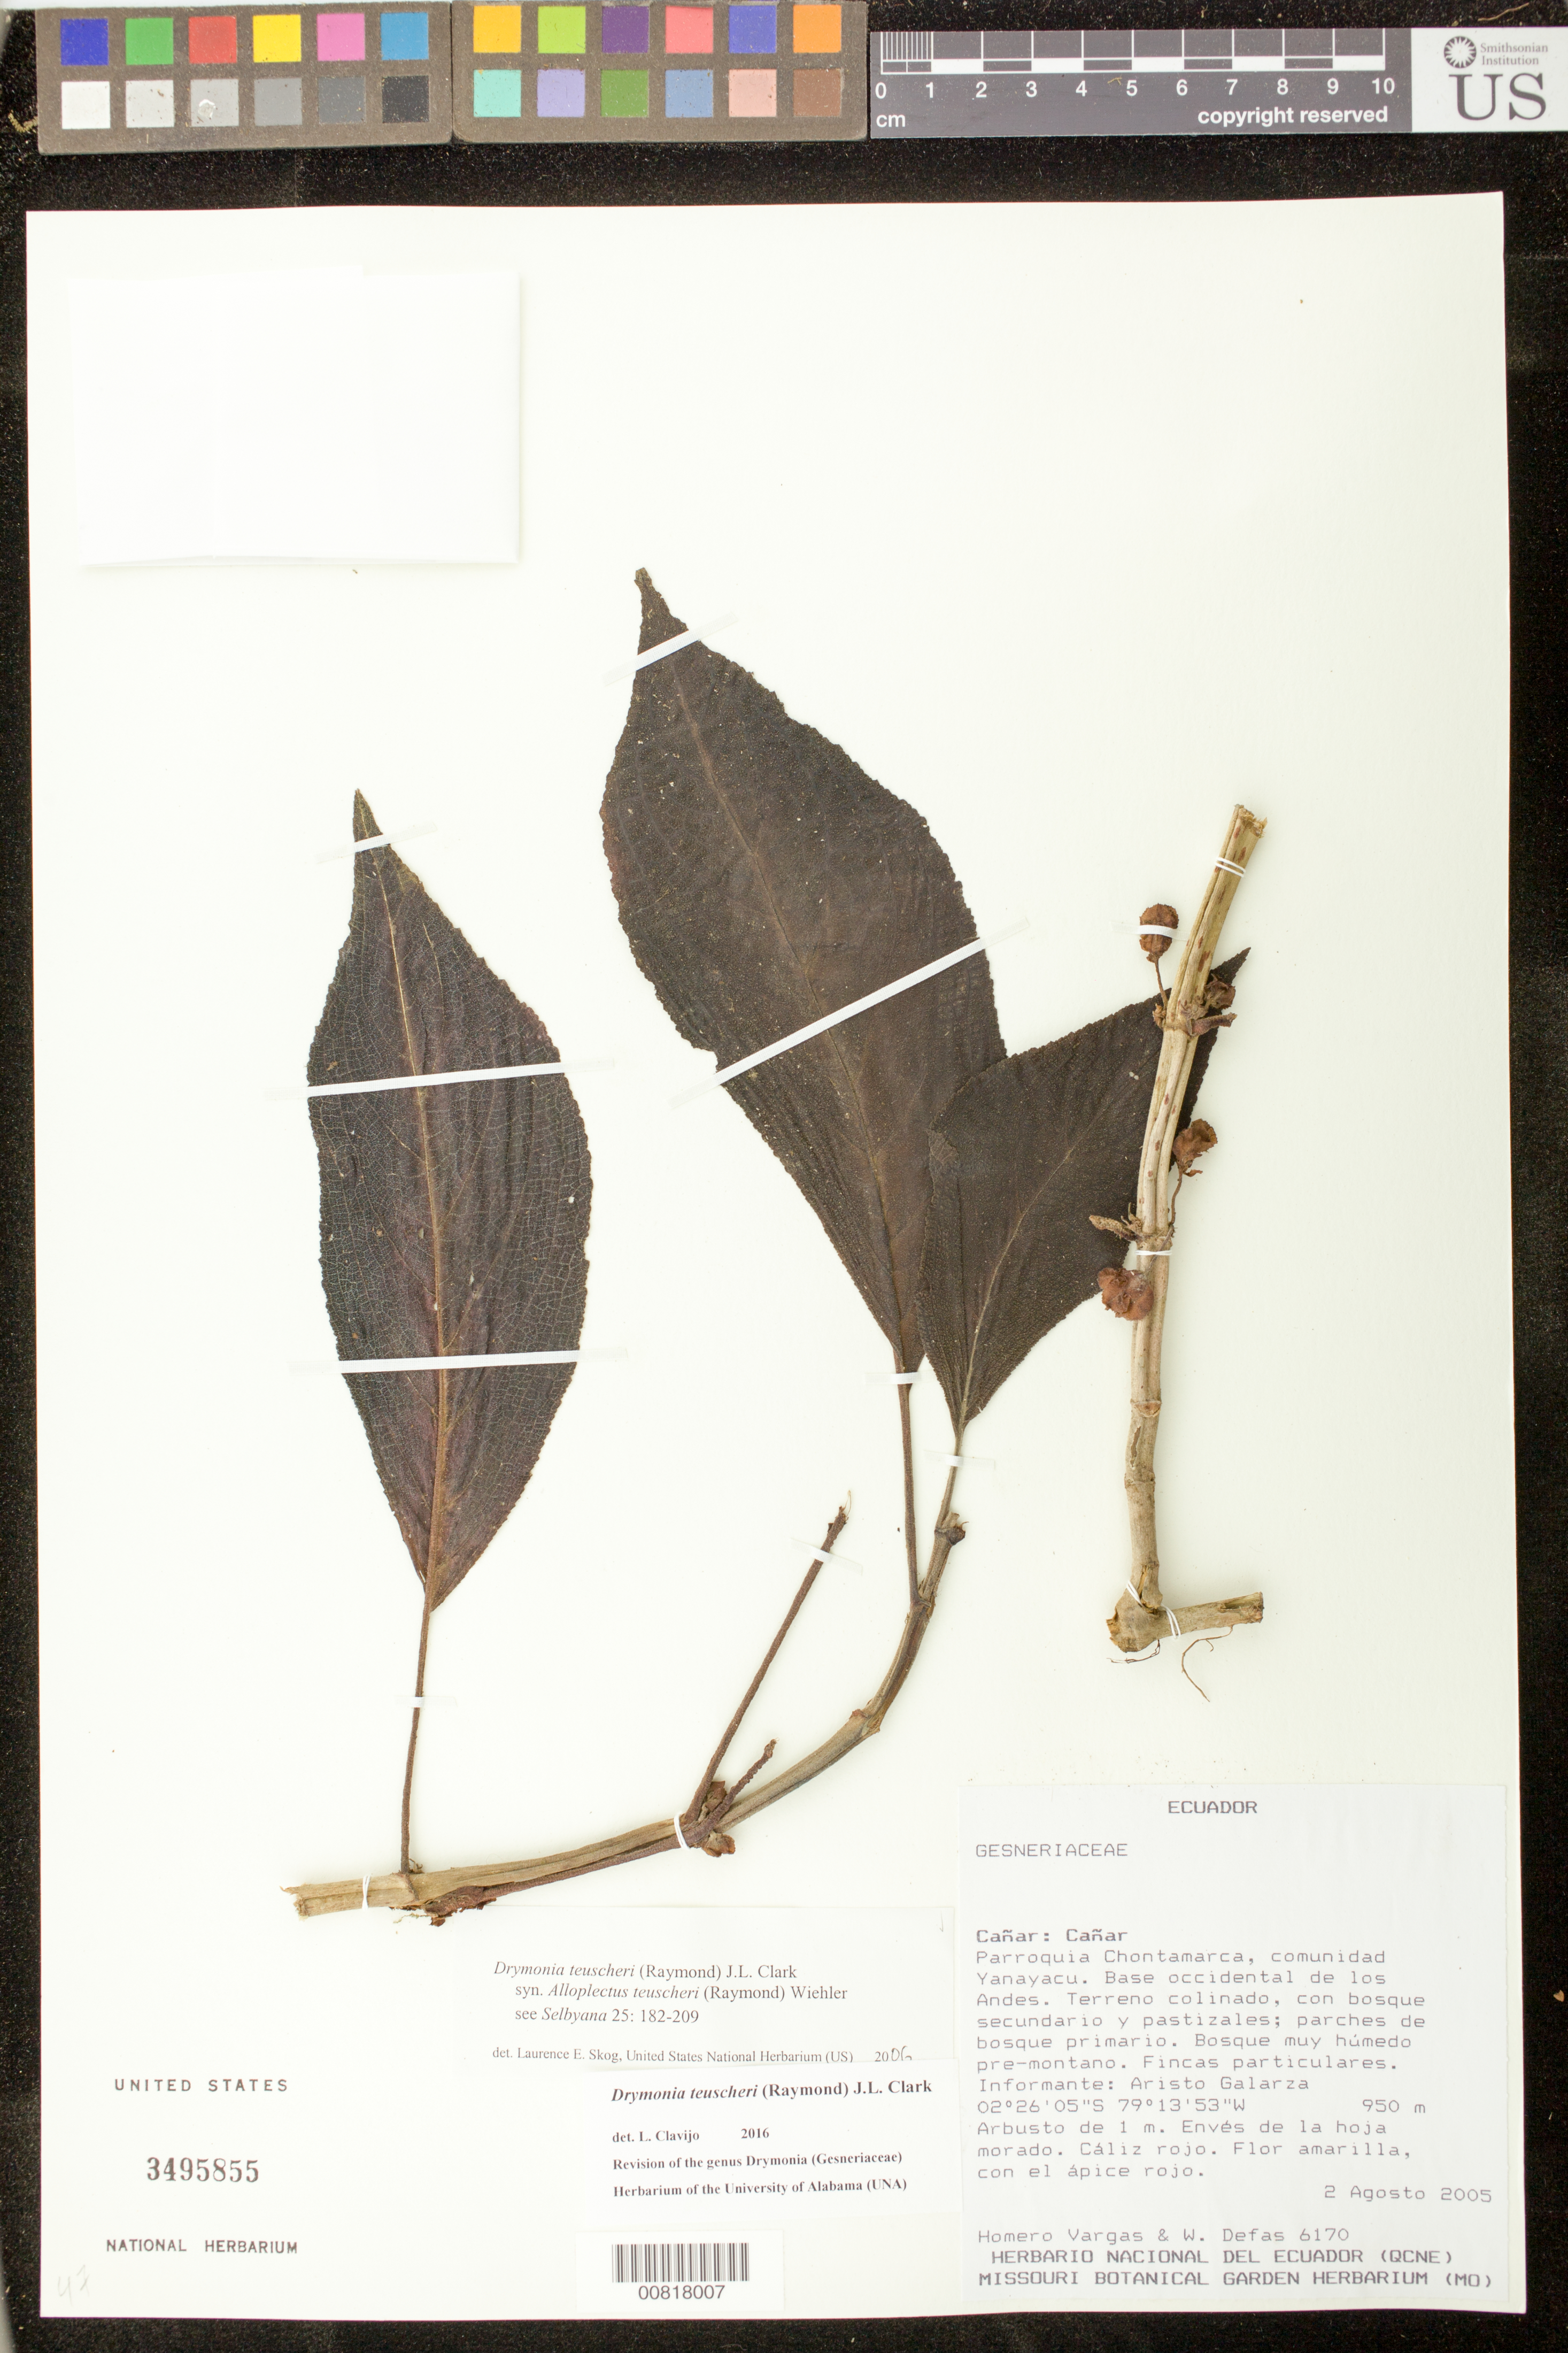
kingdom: Plantae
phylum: Tracheophyta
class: Magnoliopsida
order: Lamiales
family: Gesneriaceae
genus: Drymonia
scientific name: Drymonia teuscheri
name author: (Raymond) J.L. Clark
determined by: Skog, Laurence E.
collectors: H. Vargas & W. Defas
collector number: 6170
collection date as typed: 02 Aug 2005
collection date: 2005-08-02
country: Ecuador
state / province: Cañar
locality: Cañar: Cañar. Parroquia Chontamarca, comunidad Yanayacu. Base occidental de los Andes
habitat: Terreno colinado, con bosque secundario y pastizales; parches de bosque primario. Bosque muy húmedo pre-montano. Fincas particulares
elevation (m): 950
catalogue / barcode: US 3495855